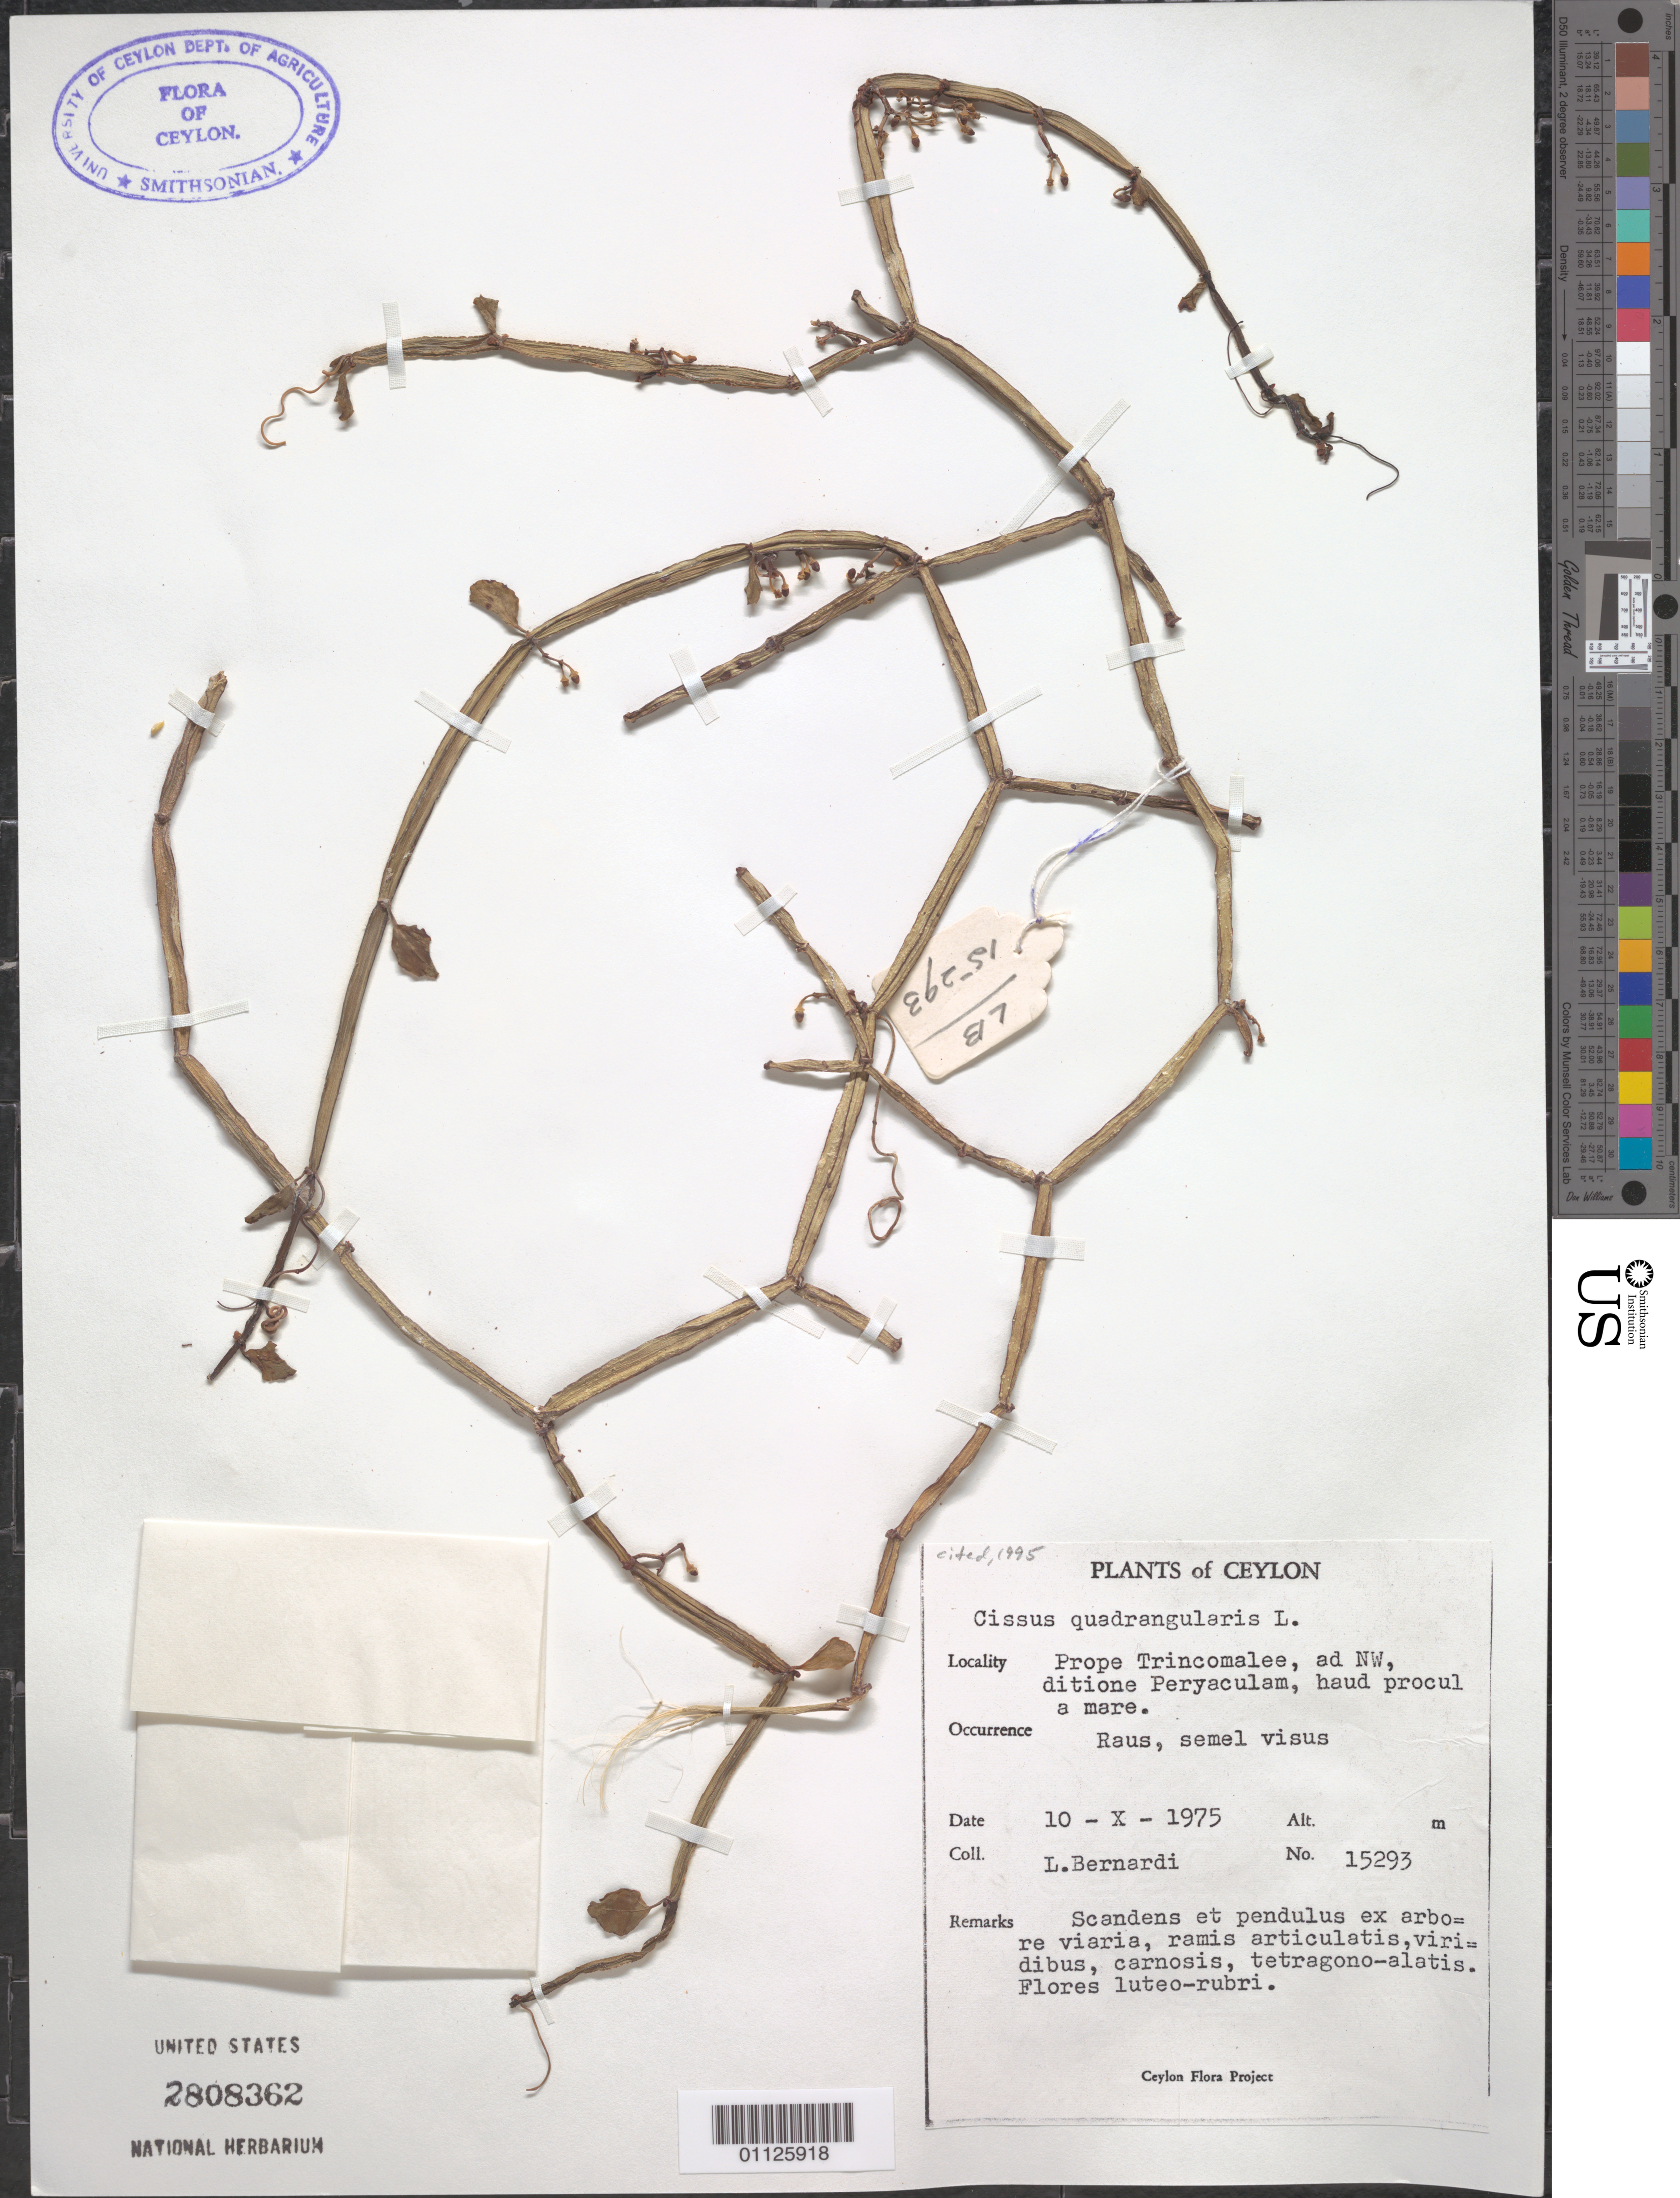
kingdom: Plantae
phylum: Tracheophyta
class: Magnoliopsida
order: Vitales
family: Vitaceae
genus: Cissus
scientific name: Cissus quadrangularis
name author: L.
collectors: A. L. Bernardi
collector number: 15293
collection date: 1975-10-10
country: Sri Lanka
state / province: Eastern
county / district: Trincomalee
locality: Ad NW ditione Peryaculam.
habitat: Scandens et pendulus.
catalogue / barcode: US 2808362